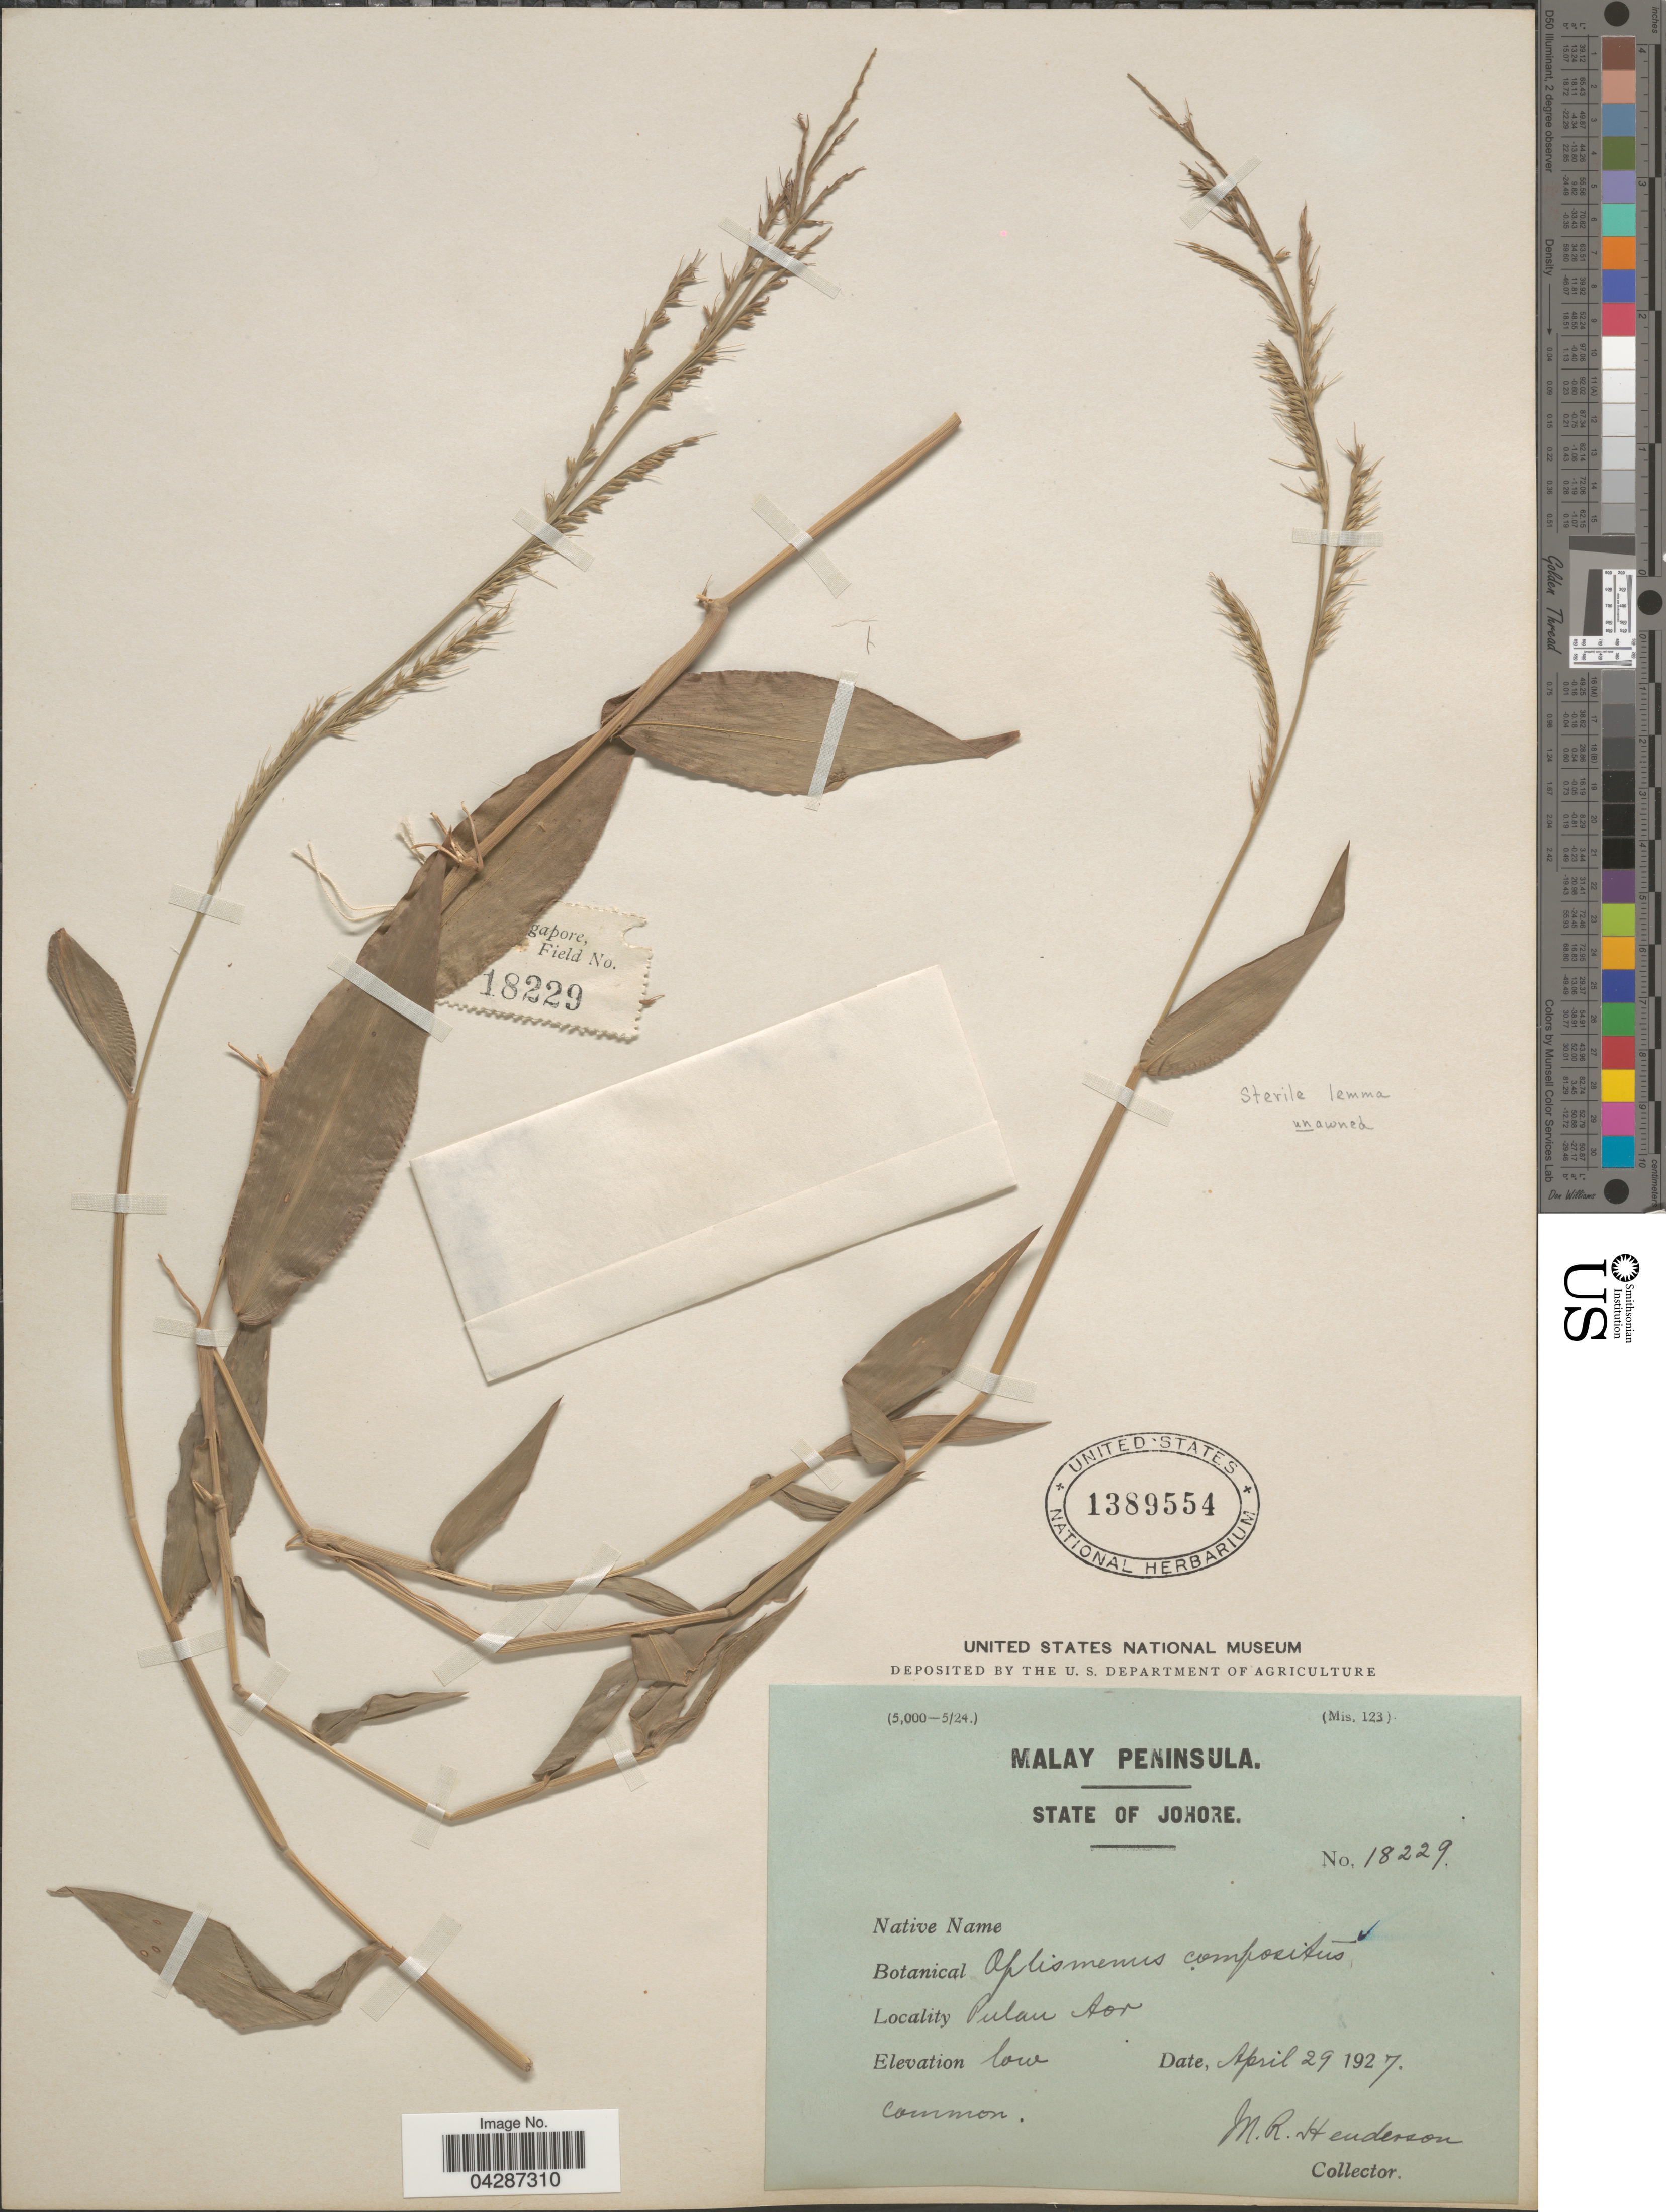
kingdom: Plantae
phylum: Tracheophyta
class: Liliopsida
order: Poales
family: Poaceae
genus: Oplismenus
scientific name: Oplismenus compositus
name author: (L.) P. Beauv.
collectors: M. Henderson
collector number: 18229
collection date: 1927-04-29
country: Malaysia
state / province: Johor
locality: Malay Peninsula. State of Johore. Pulau Aor.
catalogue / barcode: US 1389554